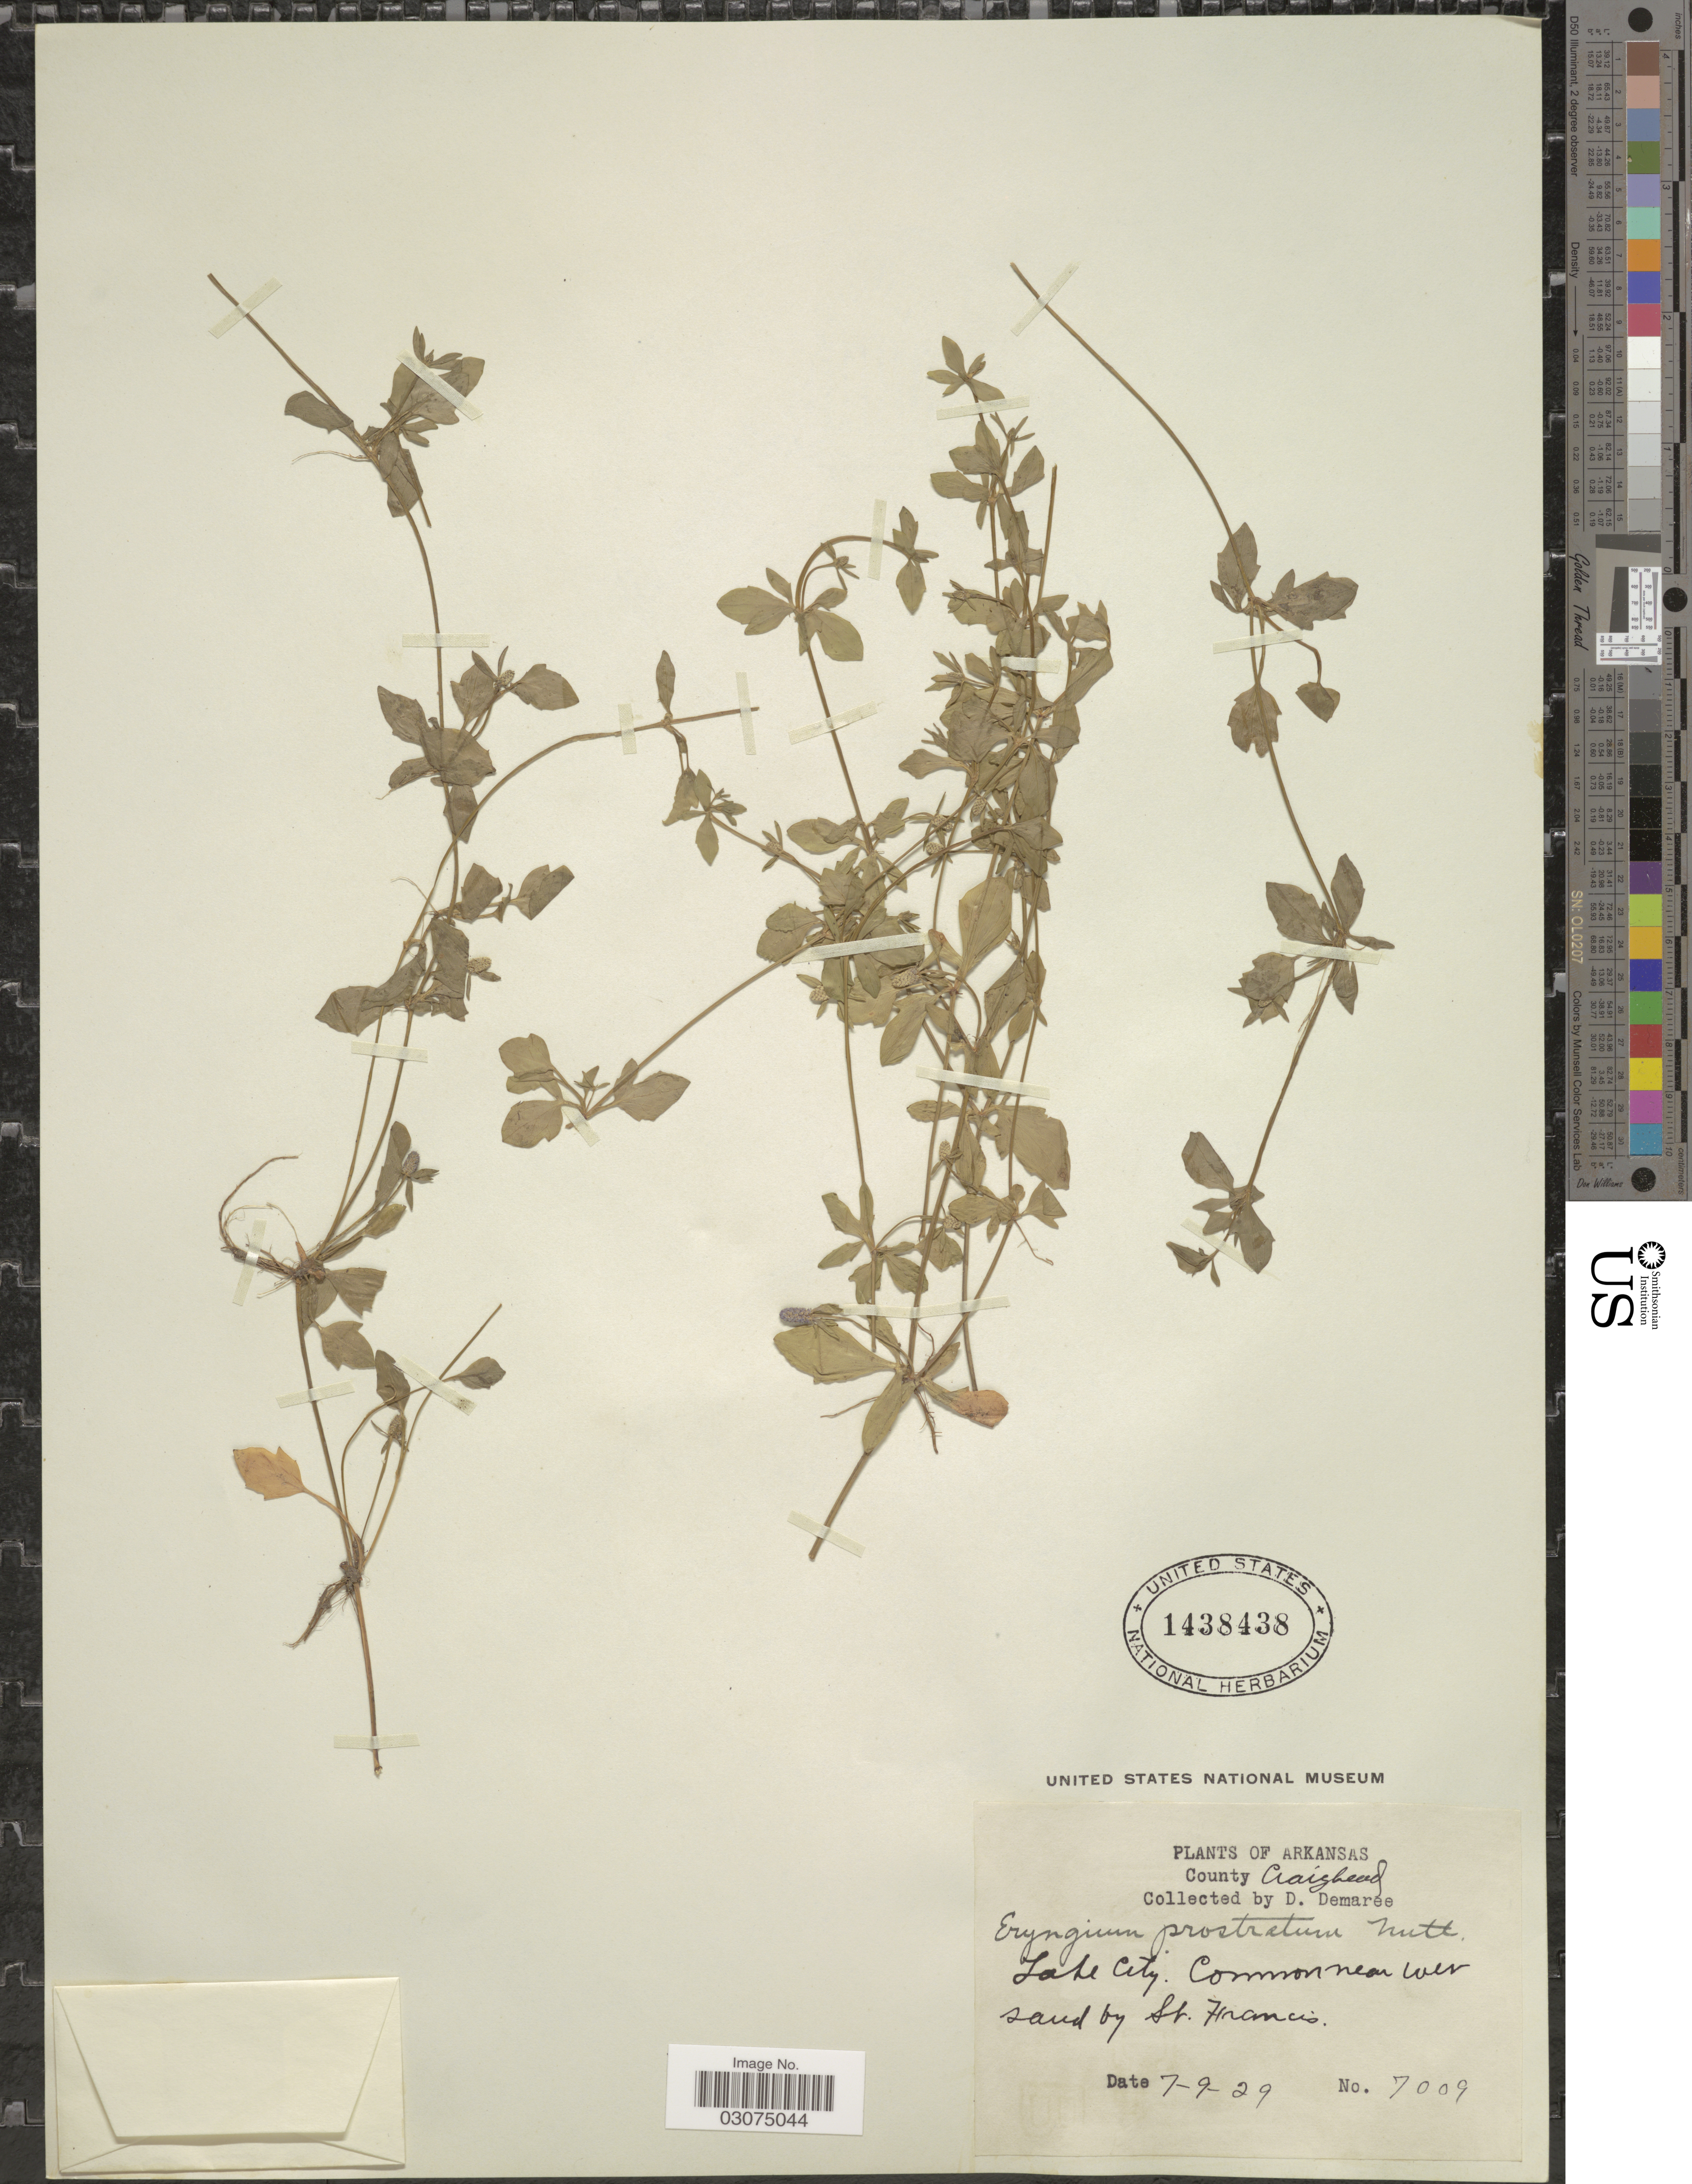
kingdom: Plantae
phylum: Tracheophyta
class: Magnoliopsida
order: Apiales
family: Apiaceae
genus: Eryngium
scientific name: Eryngium prostratum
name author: Nutt. ex DC.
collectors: D. Demaree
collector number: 7009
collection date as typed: Transcribed d/m/y: 9/7/29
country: United States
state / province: Arkansas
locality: County Craighead. Lake City. St. Francis.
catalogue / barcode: US 1438438